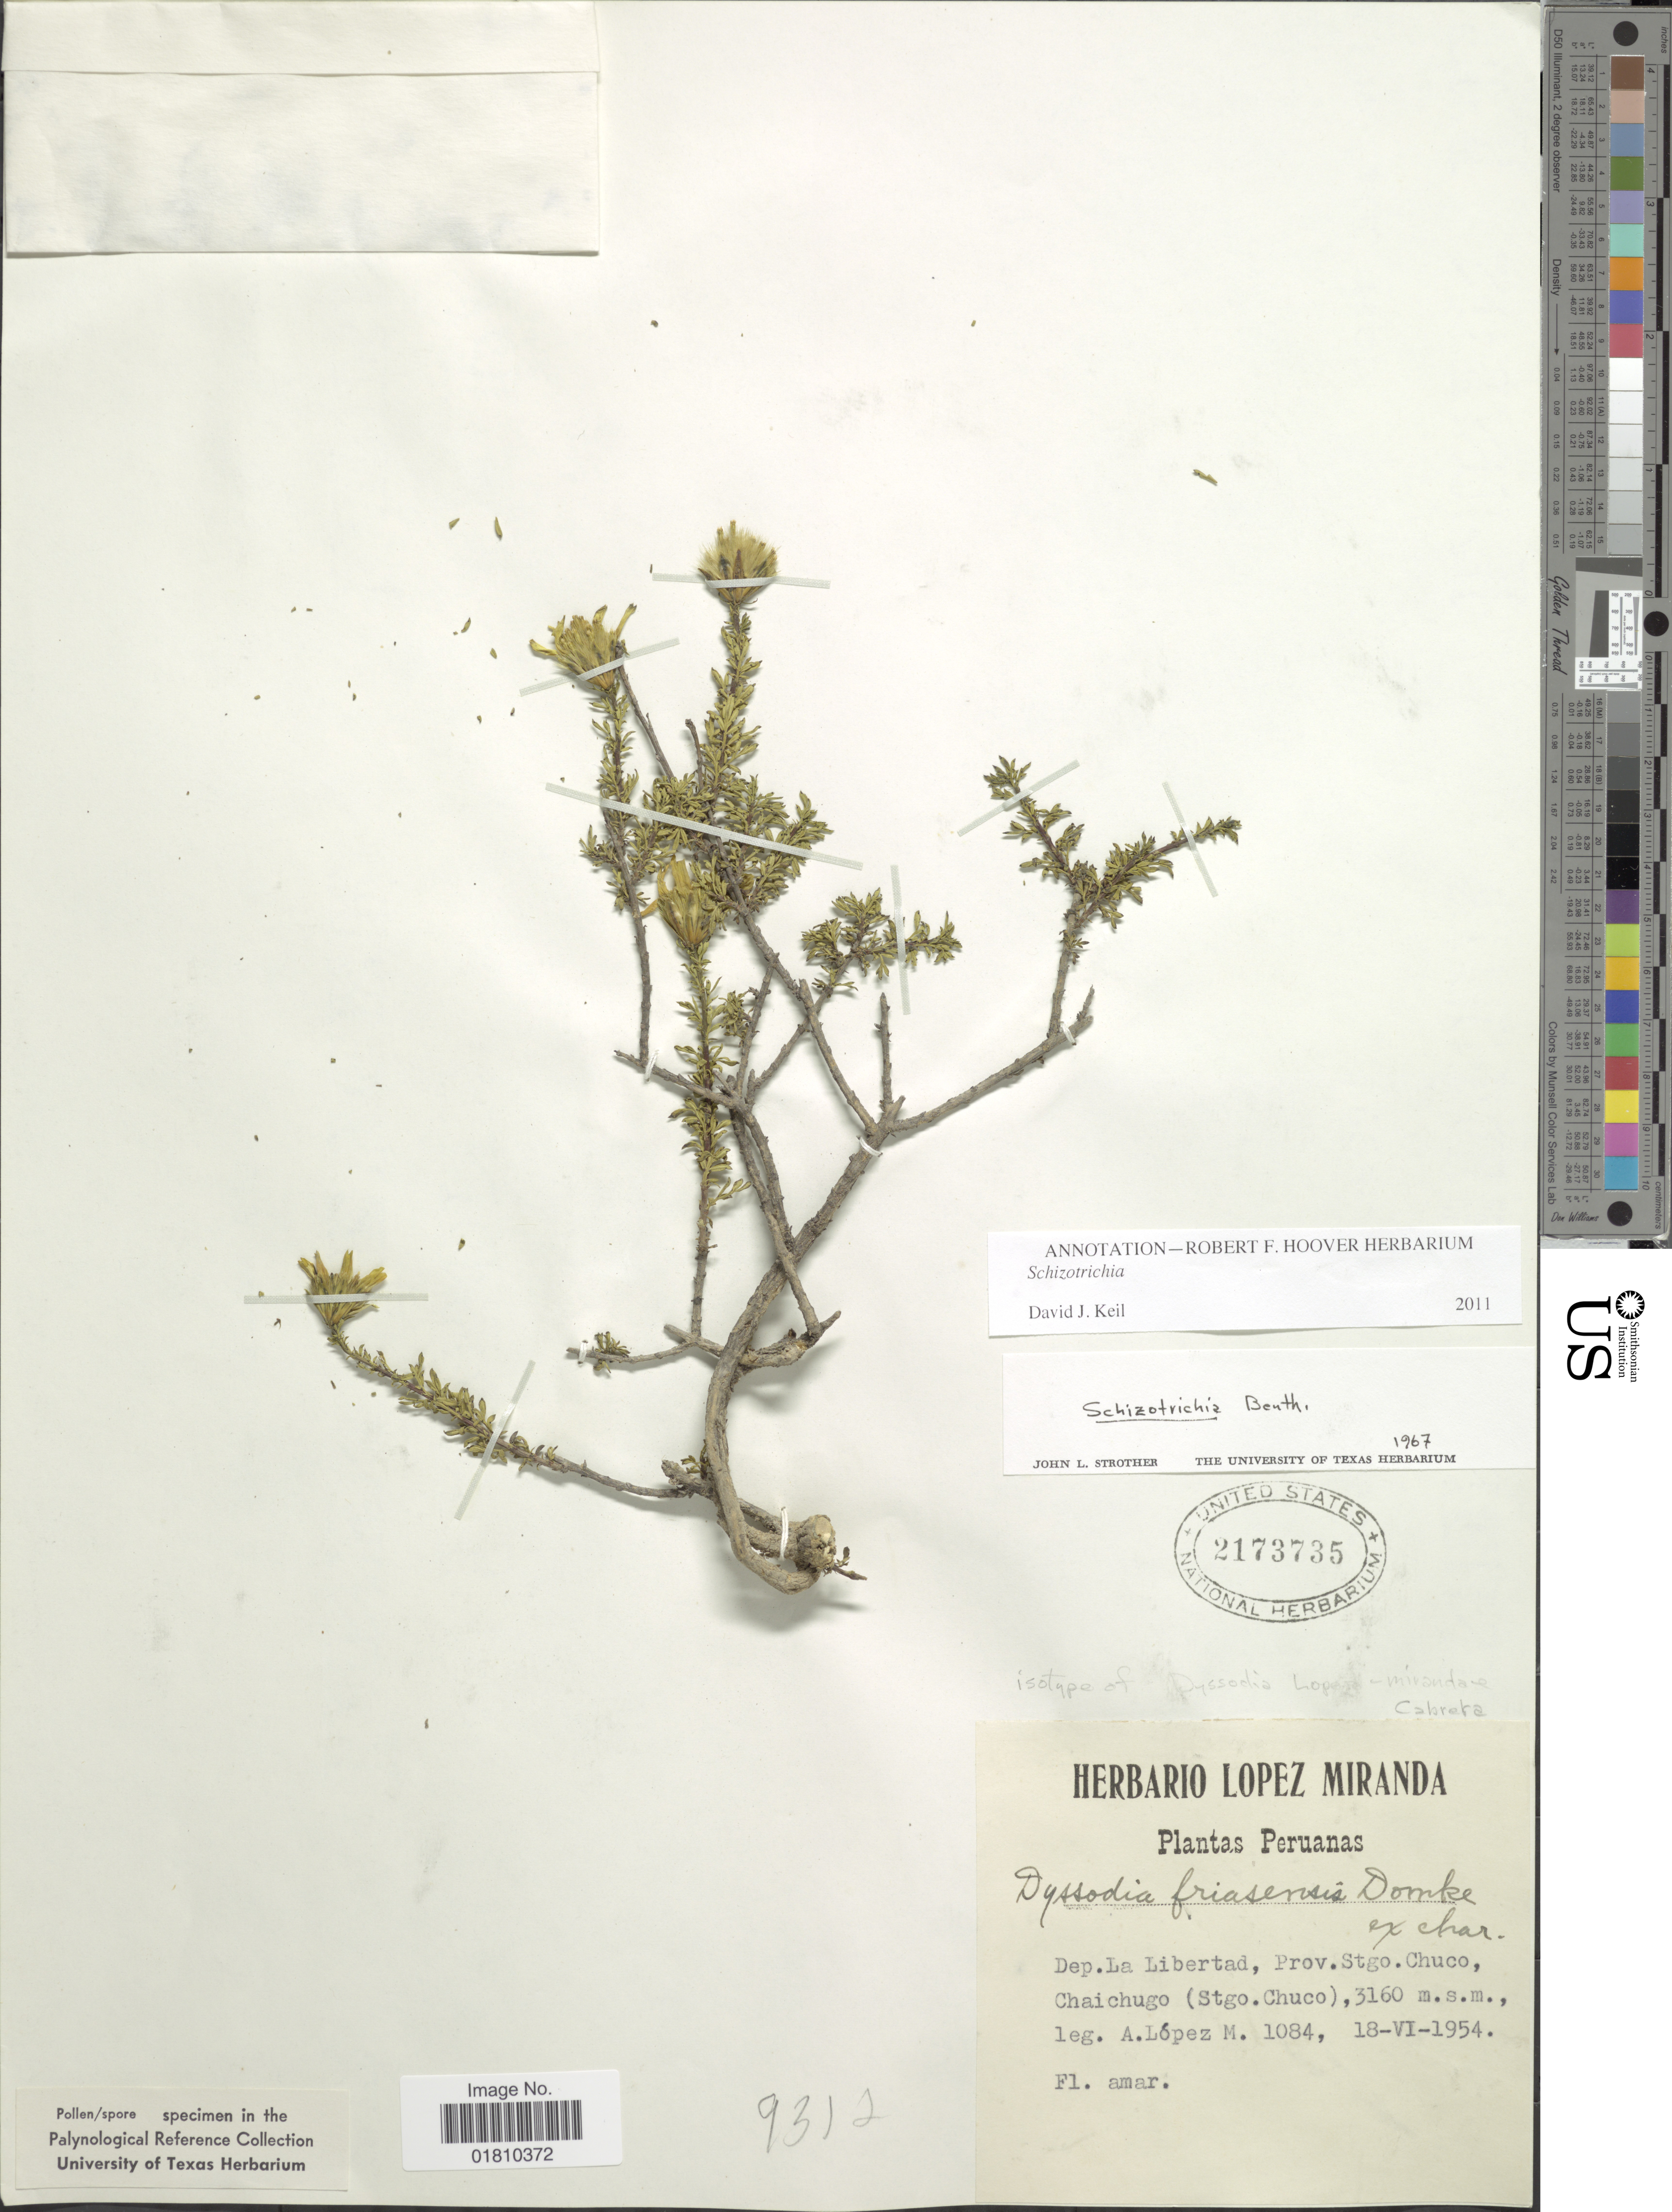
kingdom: Plantae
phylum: Tracheophyta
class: Magnoliopsida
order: Asterales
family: Asteraceae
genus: Schizotrichia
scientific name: Schizotrichia sp.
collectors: A. López M.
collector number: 1084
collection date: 1954-06-18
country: Peru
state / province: La Libertad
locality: Prov. Stgo. Chuco, Chaichugo (Stgo. Chuco)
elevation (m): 3160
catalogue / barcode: US 2173735